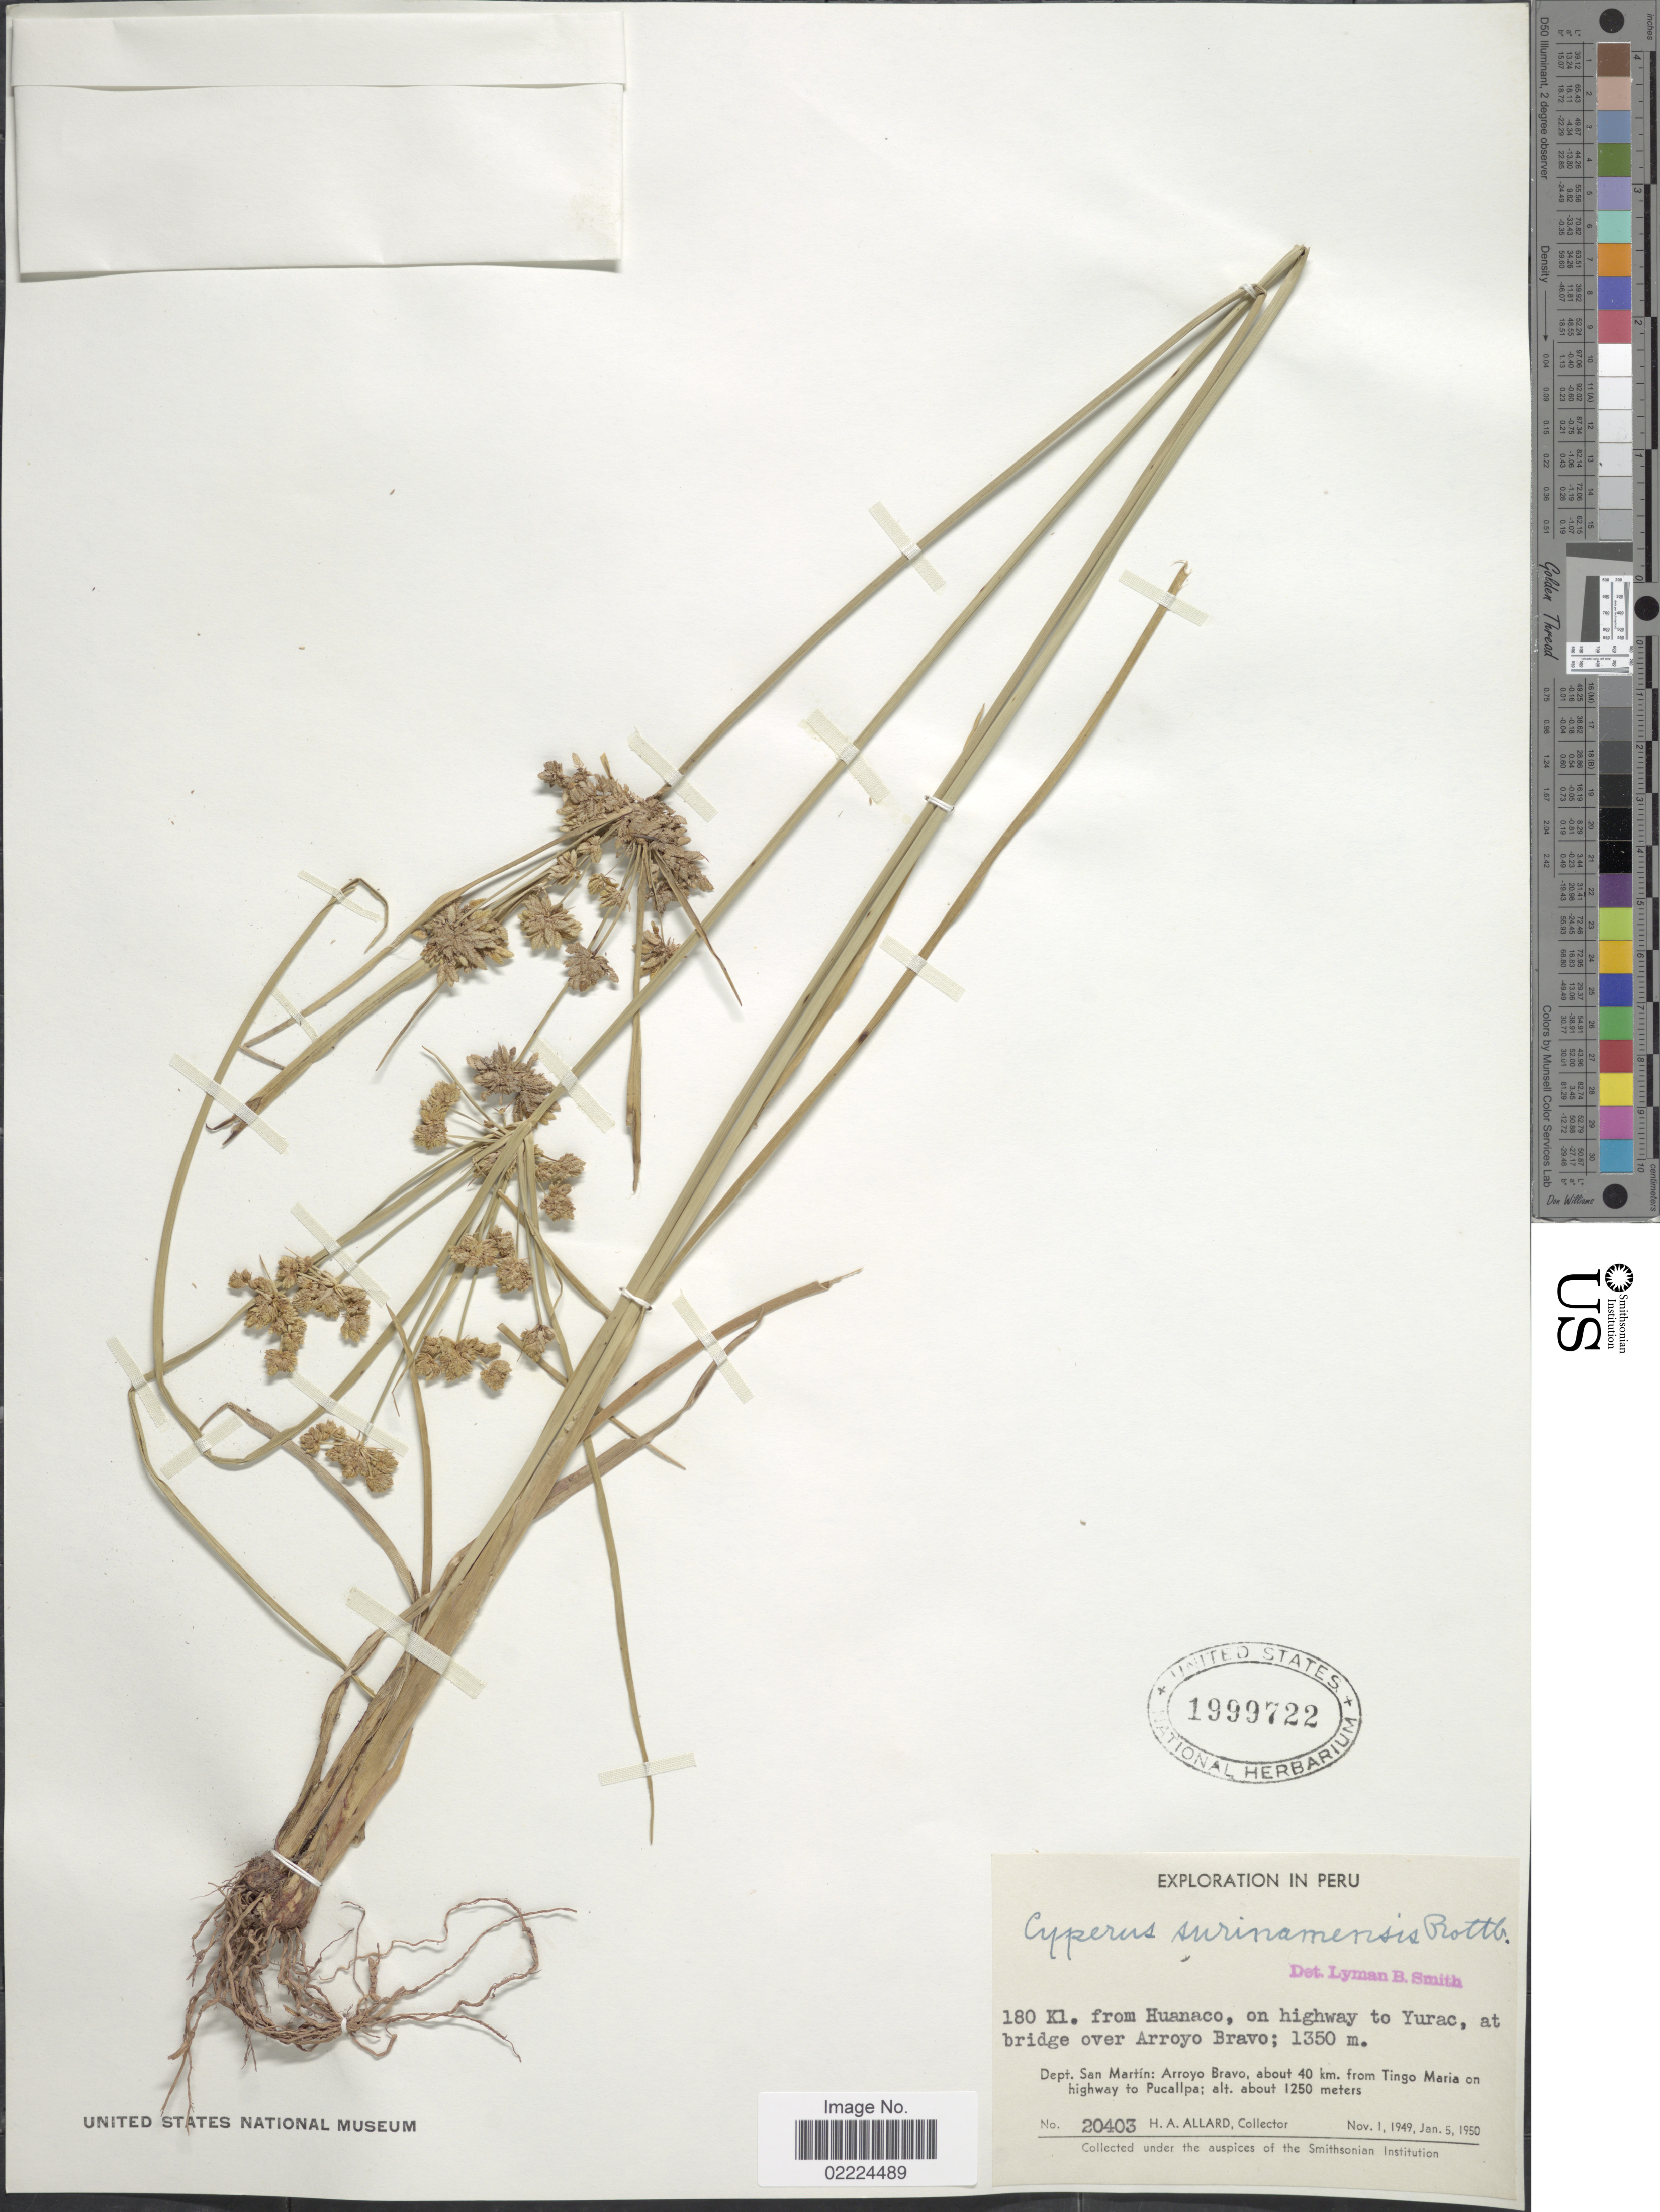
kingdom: Plantae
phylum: Tracheophyta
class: Liliopsida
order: Poales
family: Cyperaceae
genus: Cyperus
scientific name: Cyperus surinamensis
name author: Rottb.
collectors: H. A. Allard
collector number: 20403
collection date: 1949-11-01/1950-01-05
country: Peru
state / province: San Martín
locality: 180 Kl. from Huanaco, on highway to Yurac, at bridge over Arroyo Bravo, Arroyo Bravo about 40 km. from Tingo Maria on highway to Pucallpa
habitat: on highway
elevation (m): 1350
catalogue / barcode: US 1999722